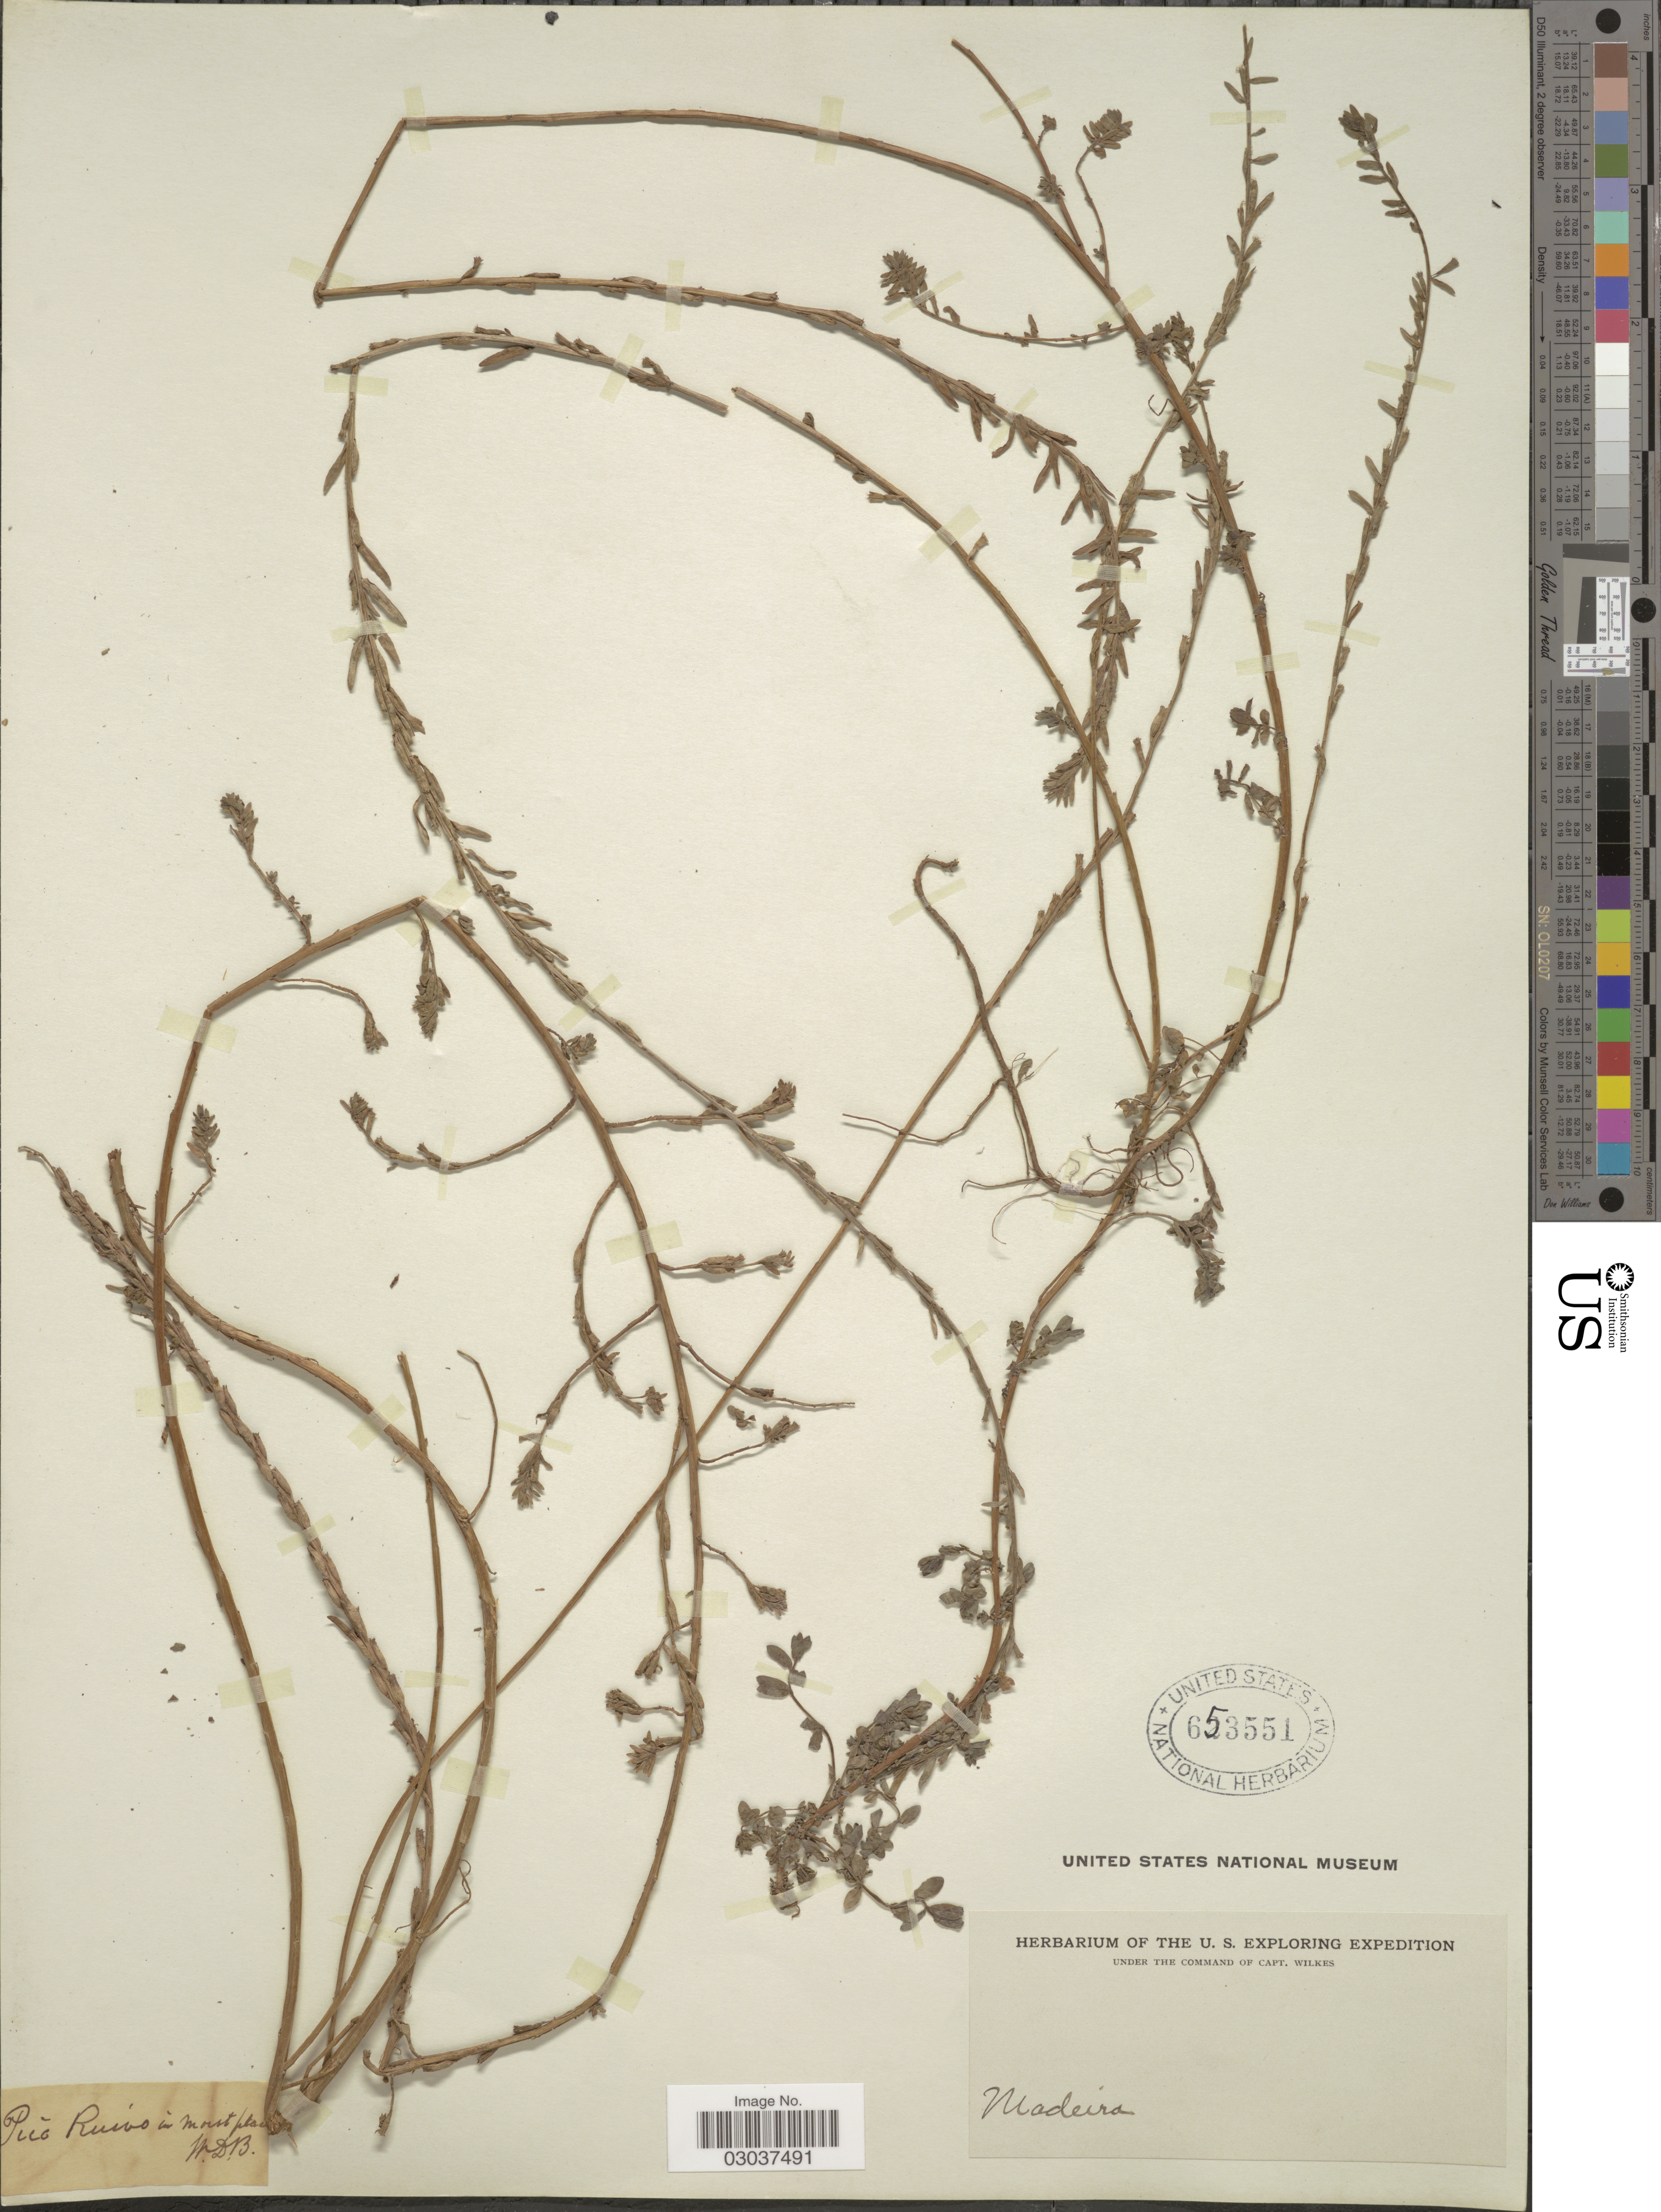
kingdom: Plantae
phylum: Tracheophyta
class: Magnoliopsida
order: Myrtales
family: Lythraceae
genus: Lythrum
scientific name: Lythrum sp.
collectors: W. D. B.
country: Portugal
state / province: Madeira (Aut. Reg.)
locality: Río Ruívo [interpreted] in moist places. Madeira.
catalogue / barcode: US 653551